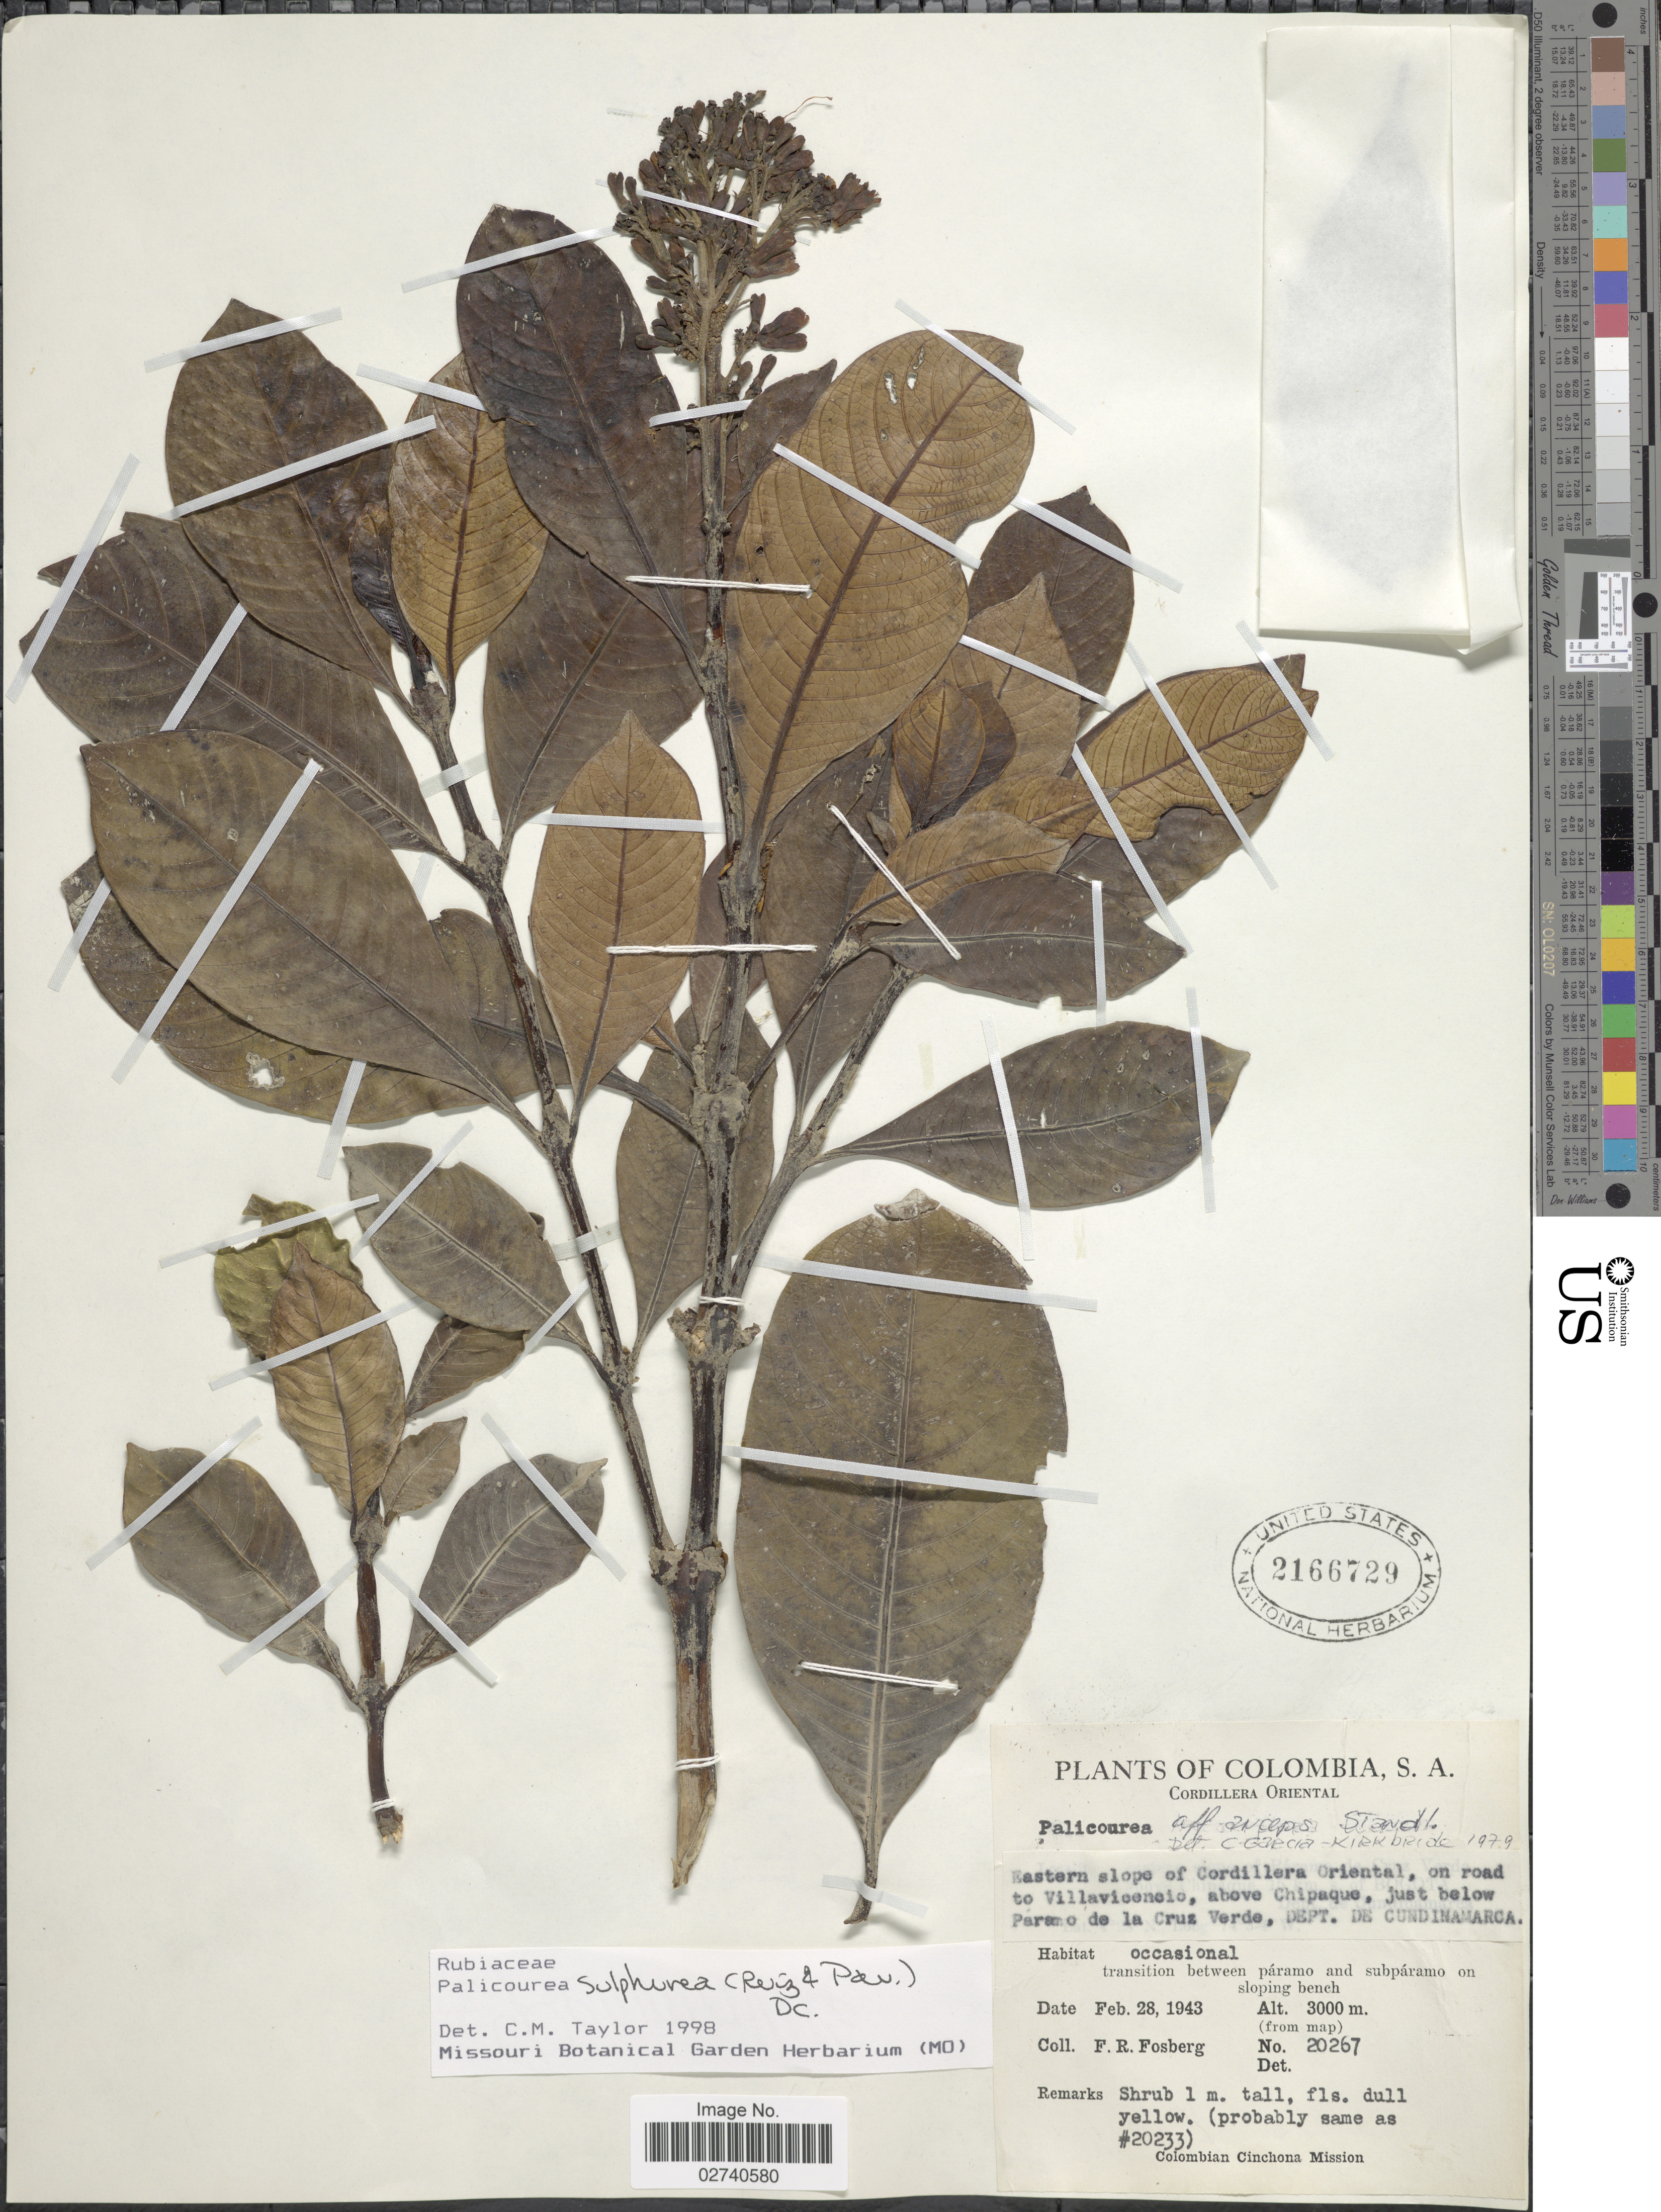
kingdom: Plantae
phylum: Tracheophyta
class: Magnoliopsida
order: Gentianales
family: Rubiaceae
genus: Palicourea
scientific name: Palicourea sulphurea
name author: (Ruiz & Pav.) DC.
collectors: F. R. Fosberg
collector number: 20267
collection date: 1943-02-28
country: Colombia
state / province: Cundinamarca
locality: Cordillera Oriental. Eastern slope of Cordillera Oriental, on road to Villavicencio, above Chipaque, just below Paramo de la Cruz Verde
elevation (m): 3000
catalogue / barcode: US 2166729